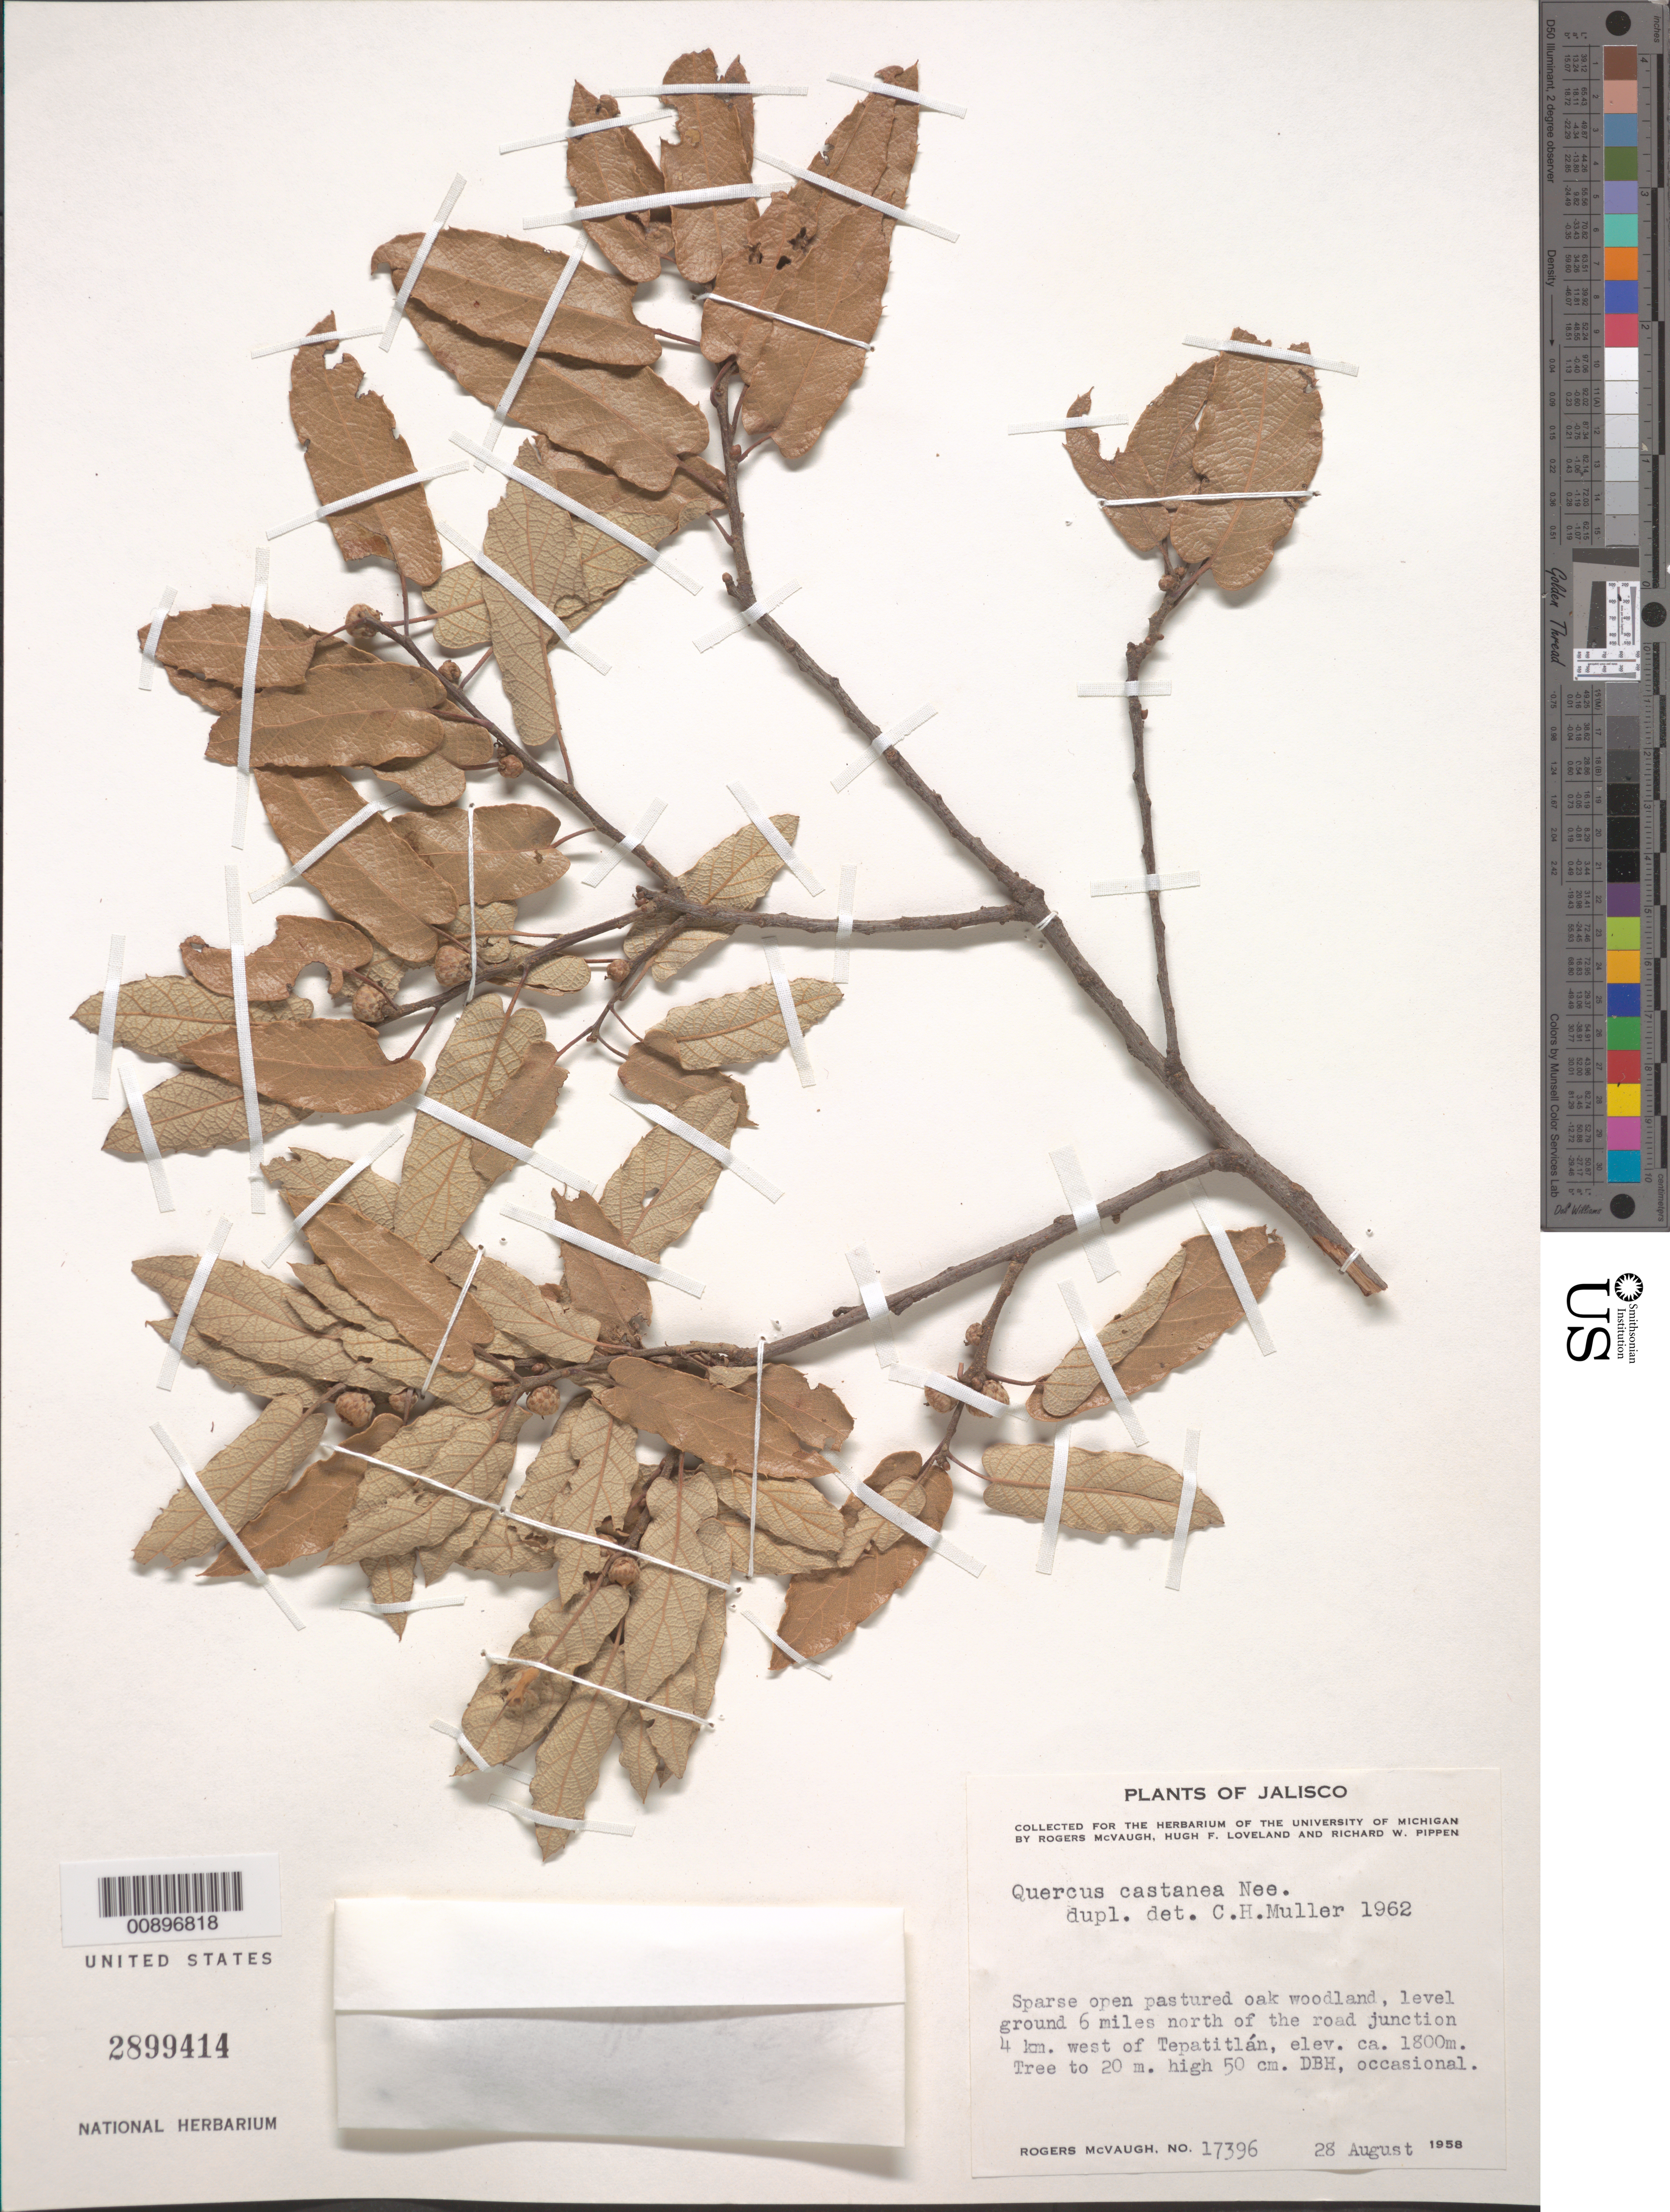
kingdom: Plantae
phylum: Tracheophyta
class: Magnoliopsida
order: Fagales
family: Fagaceae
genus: Quercus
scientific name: Quercus castanea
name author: Née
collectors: R. McVaugh, H. Loveland & R. W. Pippen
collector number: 17396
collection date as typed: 28 Aug 1958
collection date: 1958-08-28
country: Mexico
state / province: Jalisco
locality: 6 miles north of the road junction 4 km. west of Tepatitlán.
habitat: Sparse open pastured oak woodland, level ground.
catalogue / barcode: US 2899414